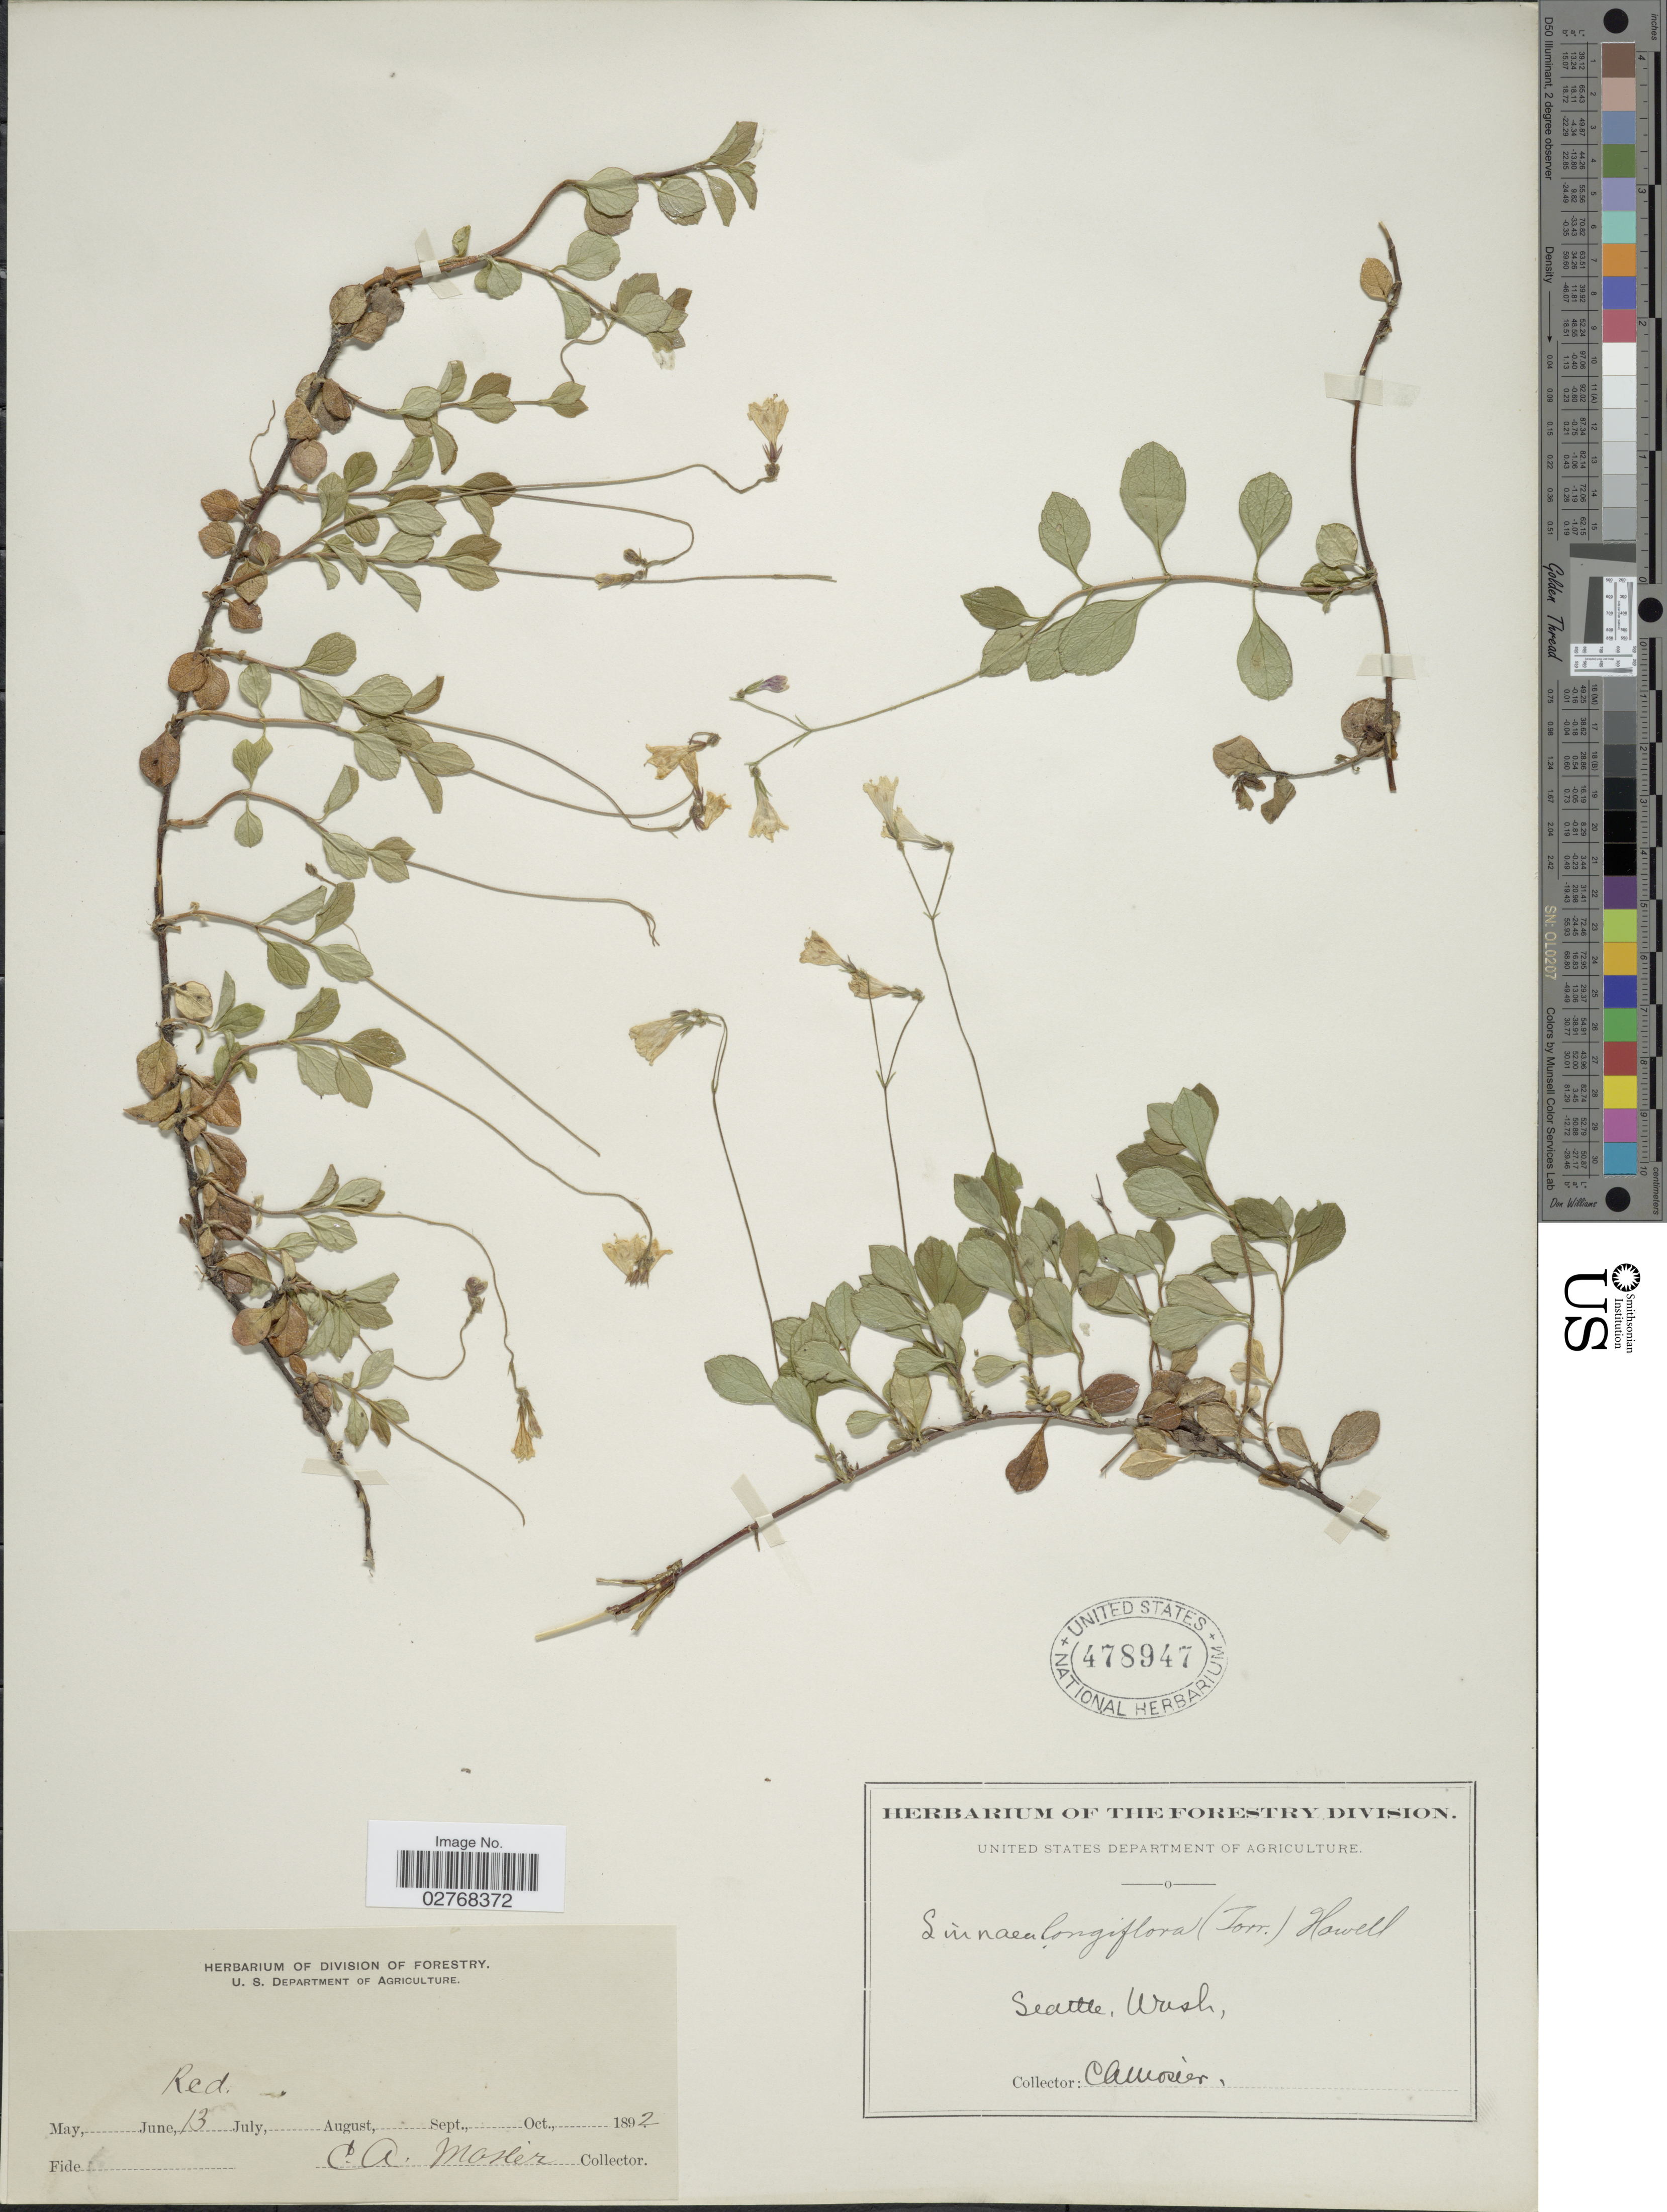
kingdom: Plantae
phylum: Tracheophyta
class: Magnoliopsida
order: Dipsacales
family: Caprifoliaceae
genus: Linnaea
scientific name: Linnaea borealis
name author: L.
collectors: C. A. Mosier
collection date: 1892-06-13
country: United States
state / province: Washington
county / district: King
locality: Seattle.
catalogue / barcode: US 478947